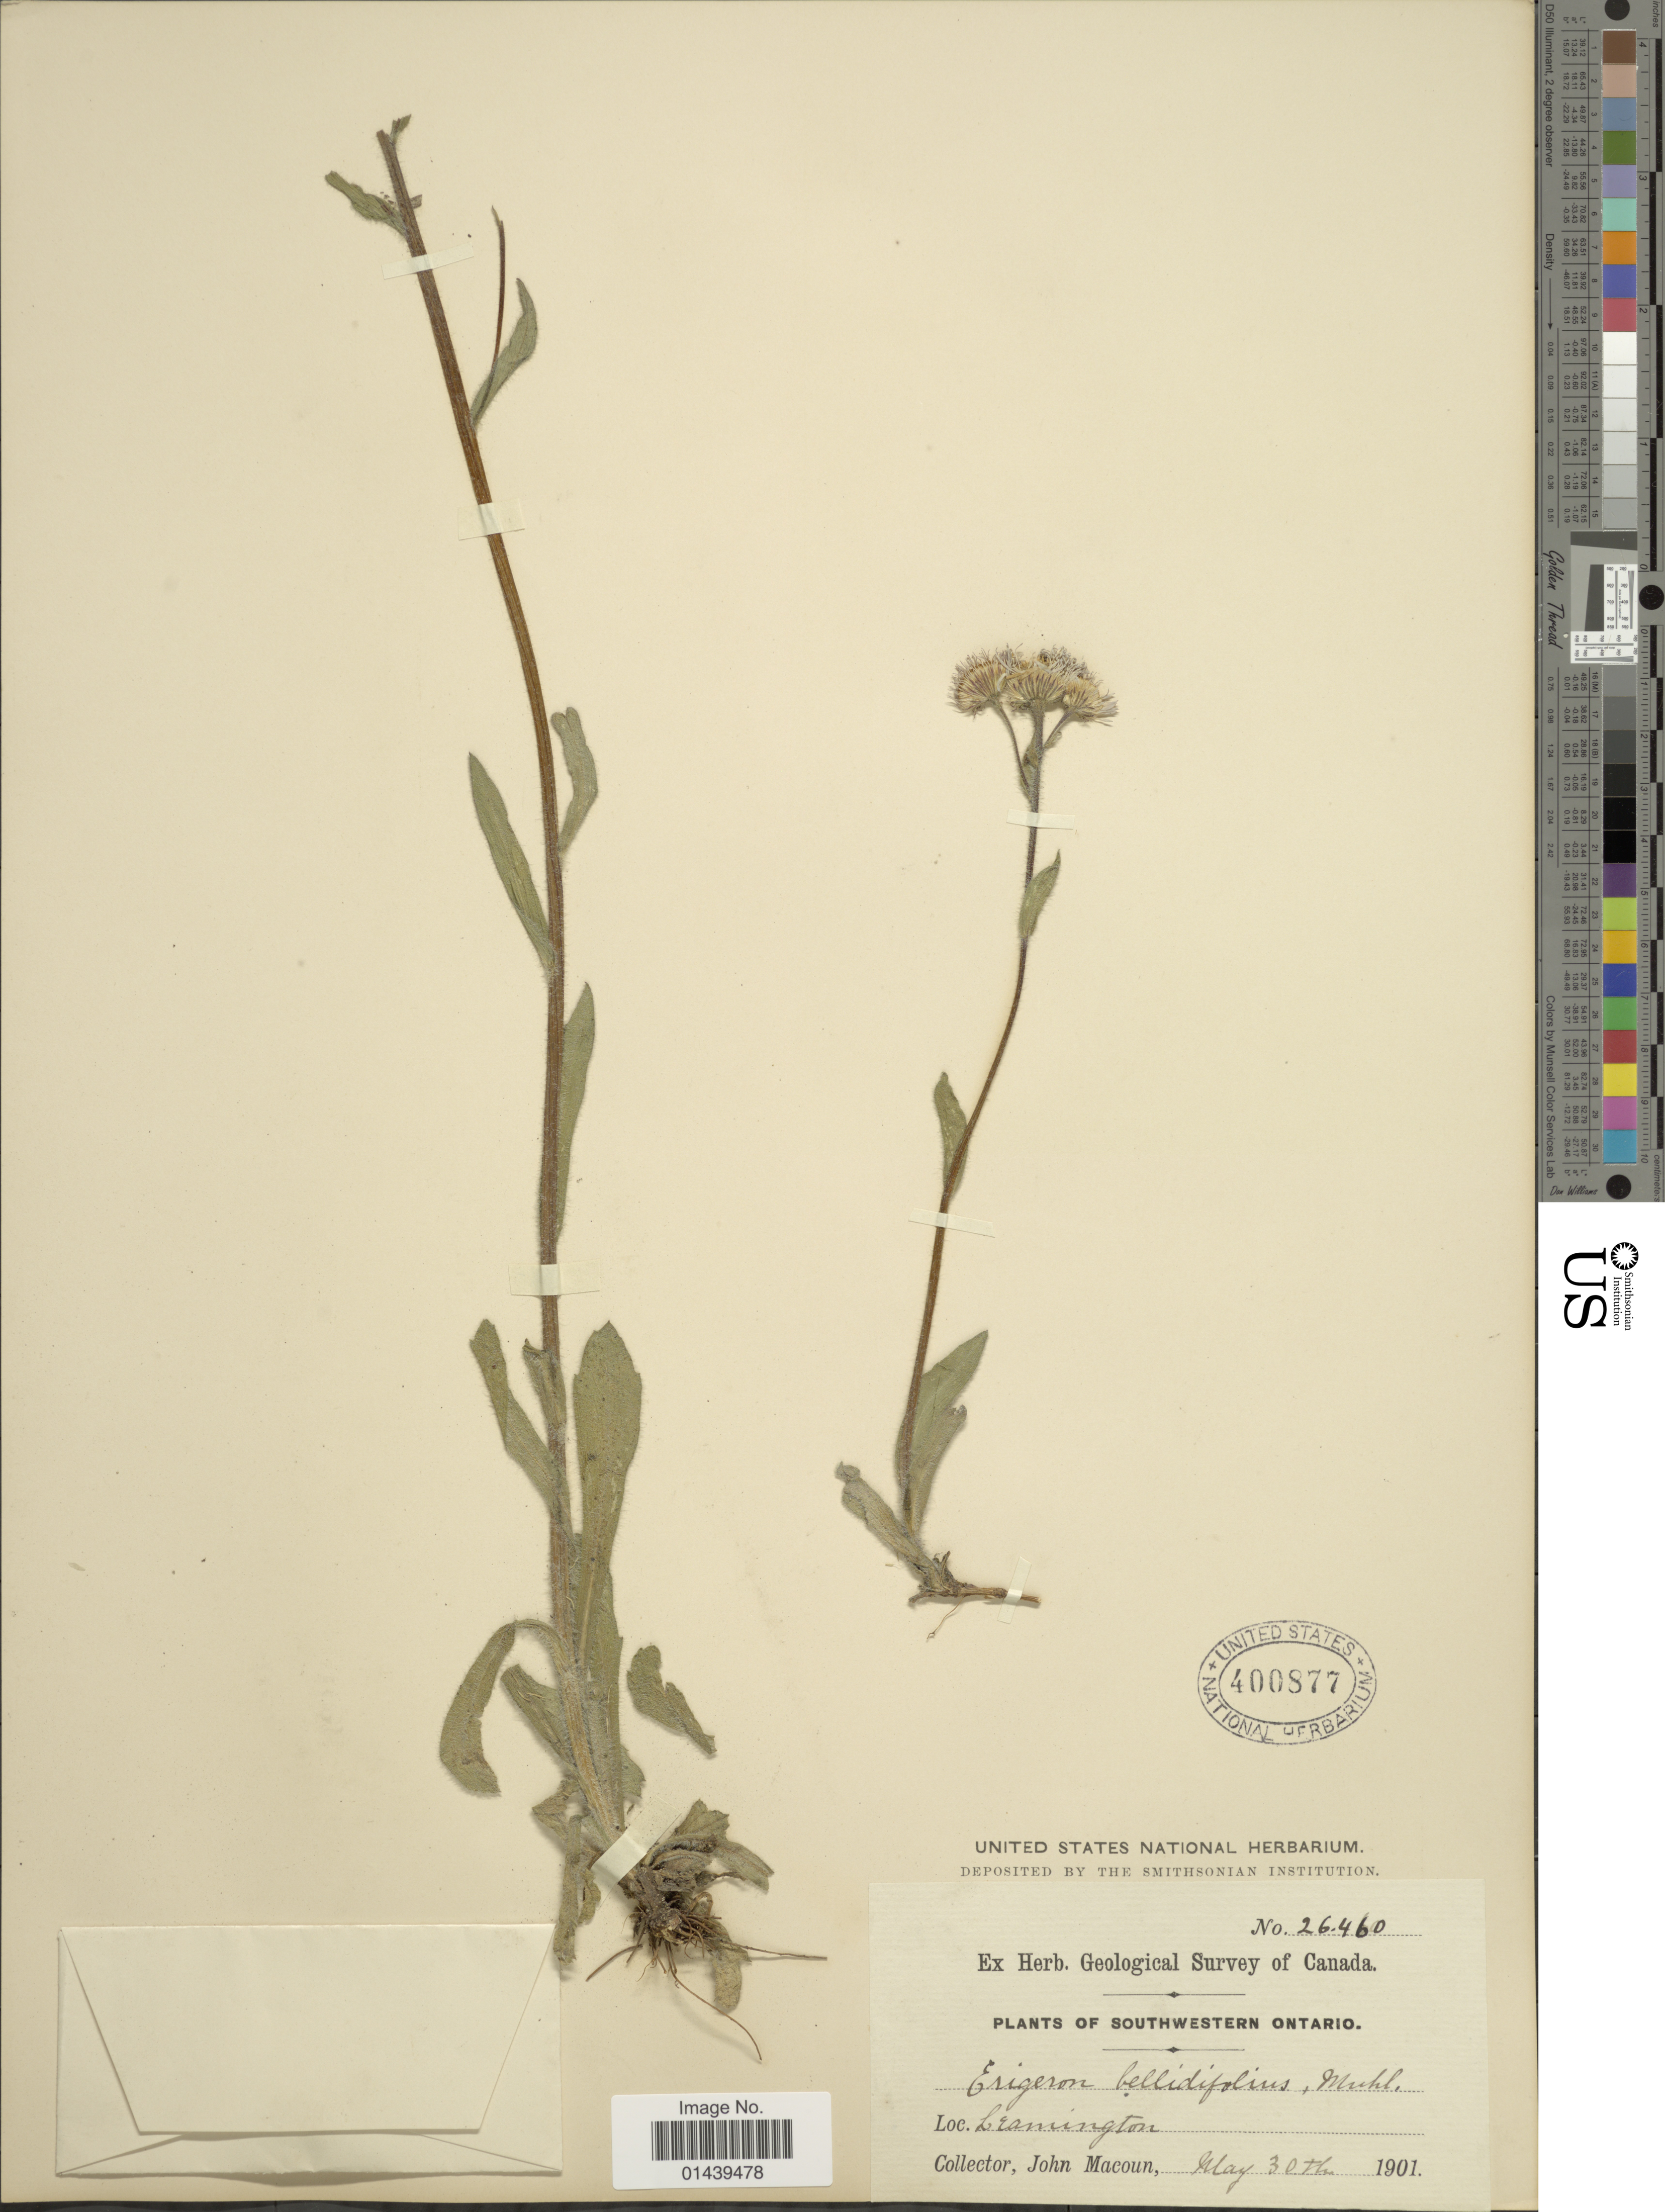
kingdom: Plantae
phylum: Tracheophyta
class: Magnoliopsida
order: Asterales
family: Asteraceae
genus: Erigeron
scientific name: Erigeron pulchellus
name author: Michx.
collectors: J. Macoun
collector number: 26.460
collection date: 1901-05-30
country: Canada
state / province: Ontario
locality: Southwestern Ontario. Leamington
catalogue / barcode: US 400877